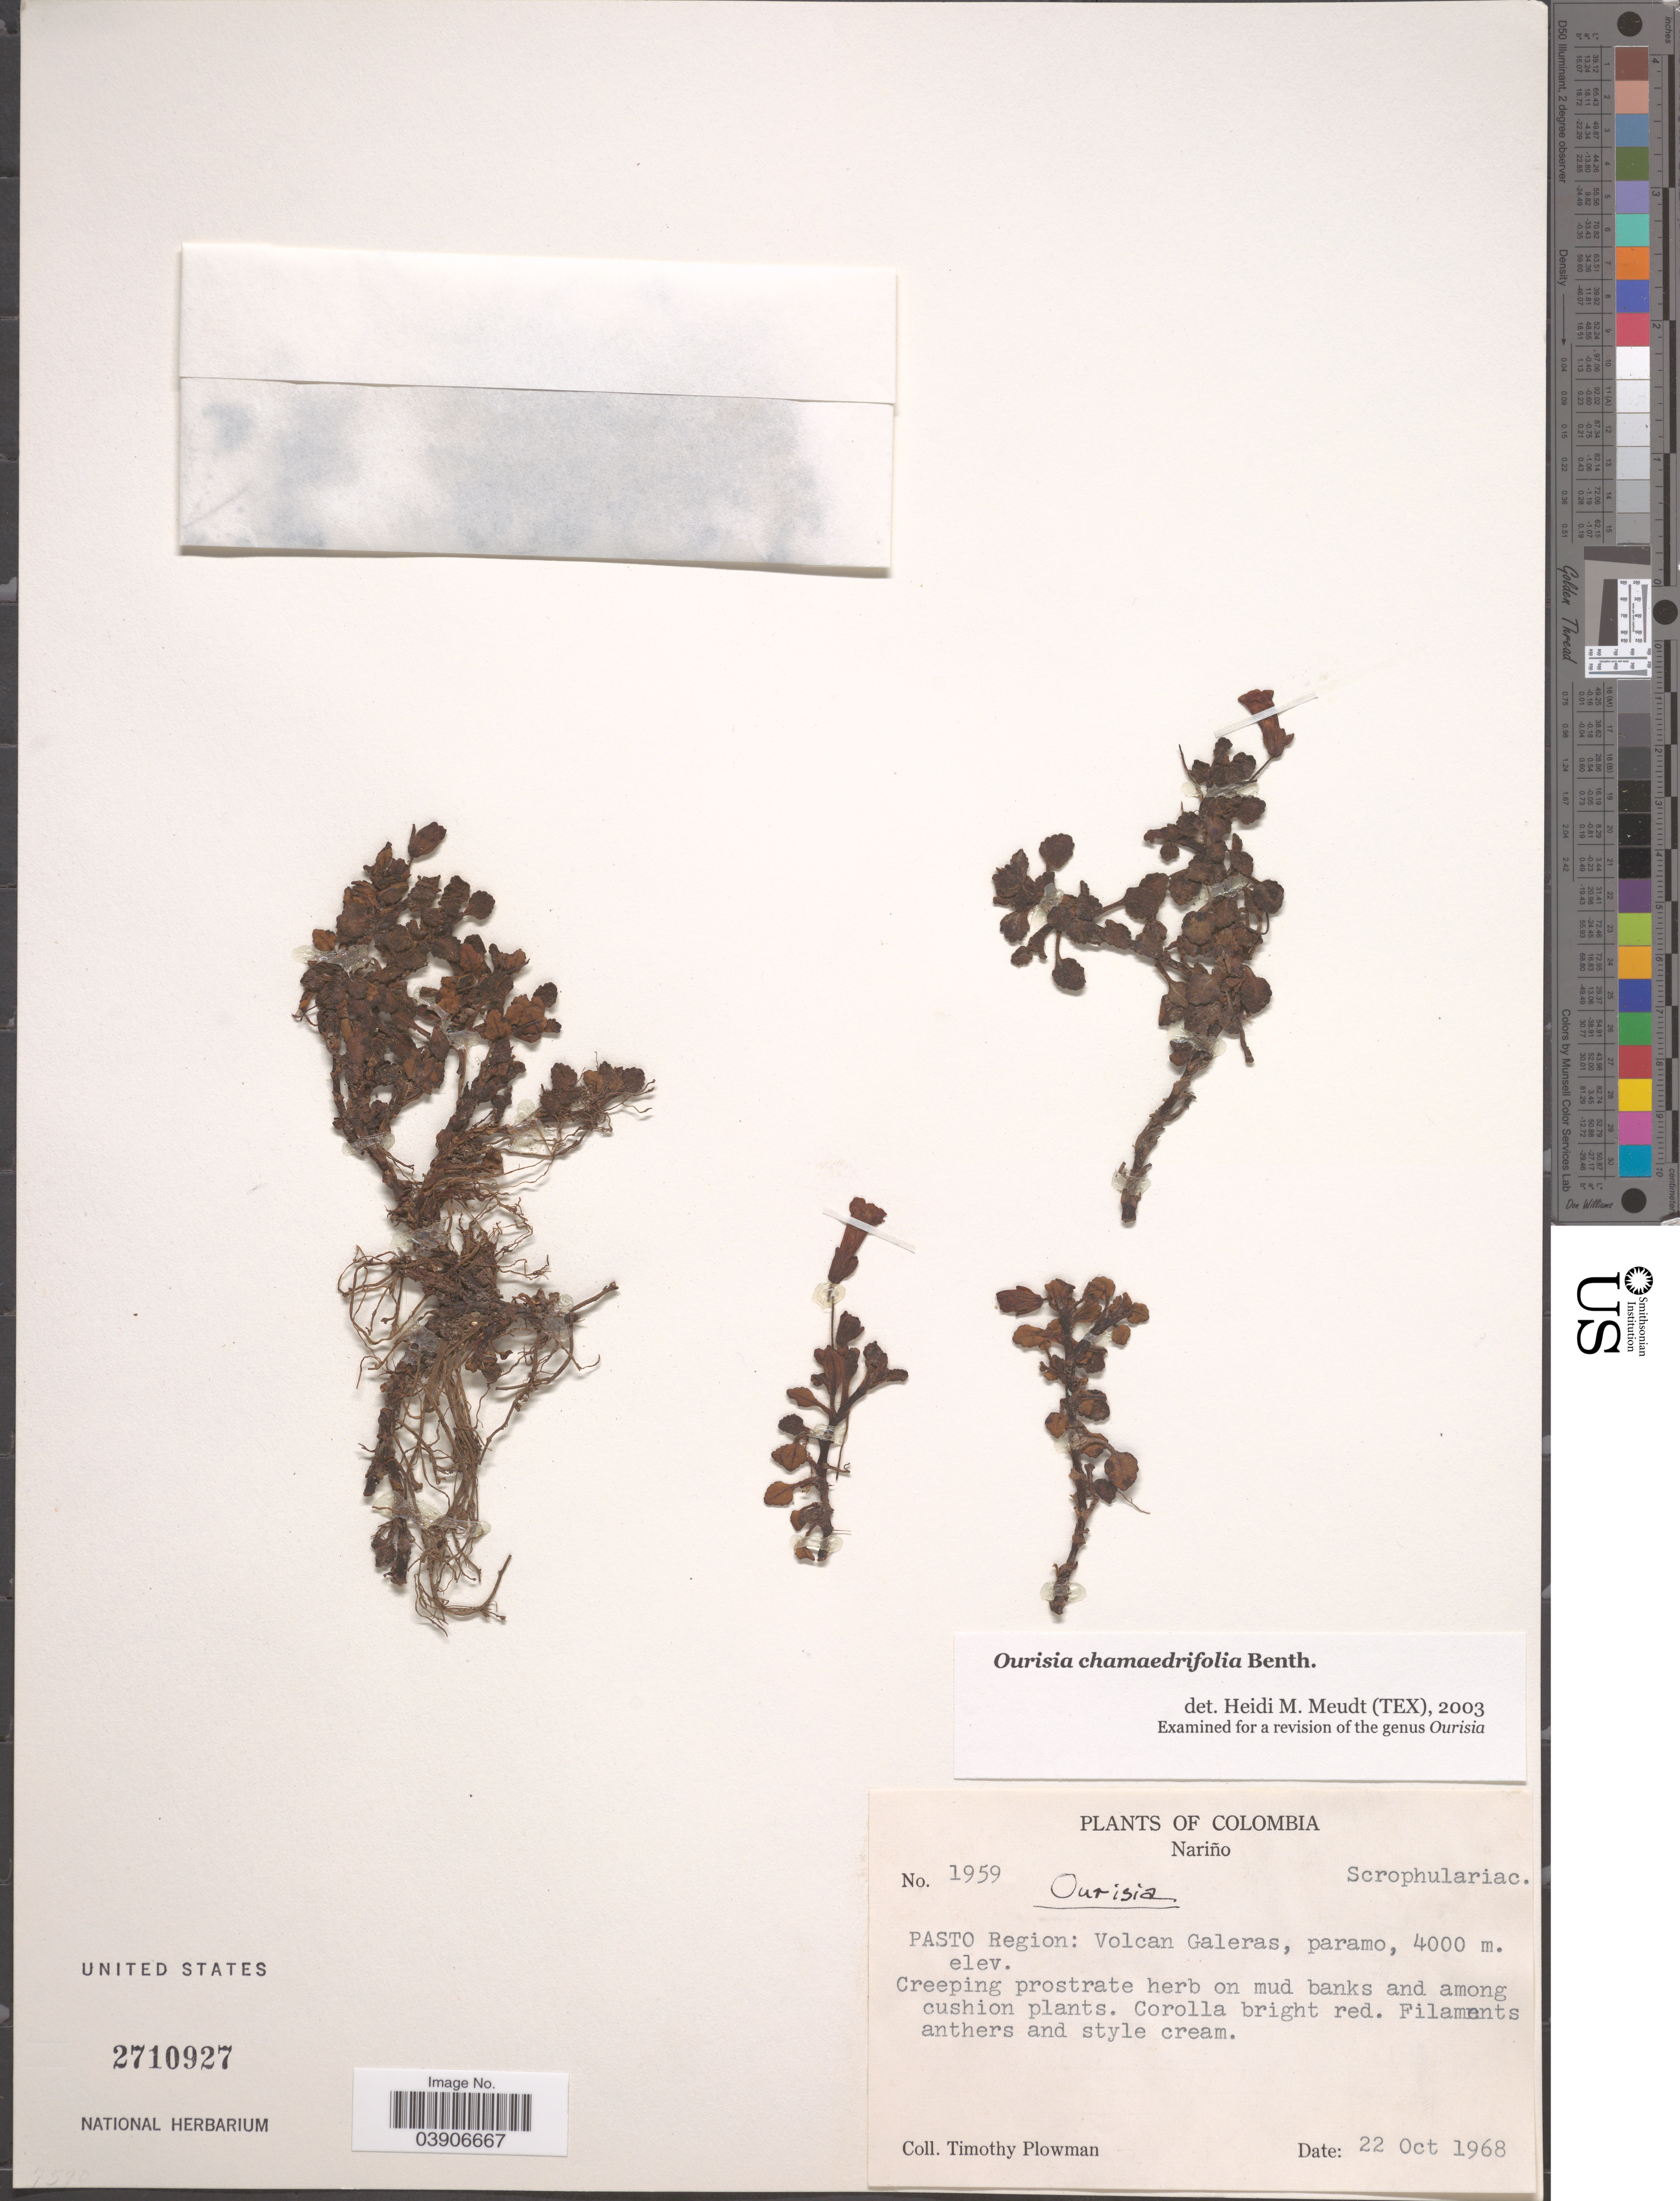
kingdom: Plantae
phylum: Tracheophyta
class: Magnoliopsida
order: Lamiales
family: Plantaginaceae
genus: Ourisia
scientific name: Ourisia chamaedrifolia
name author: Benth.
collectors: T. Plowman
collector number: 1959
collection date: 1968-10-22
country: Colombia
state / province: Nariño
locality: Pasto Region: Volcan Galeras.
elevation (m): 4000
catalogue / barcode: US 2710927